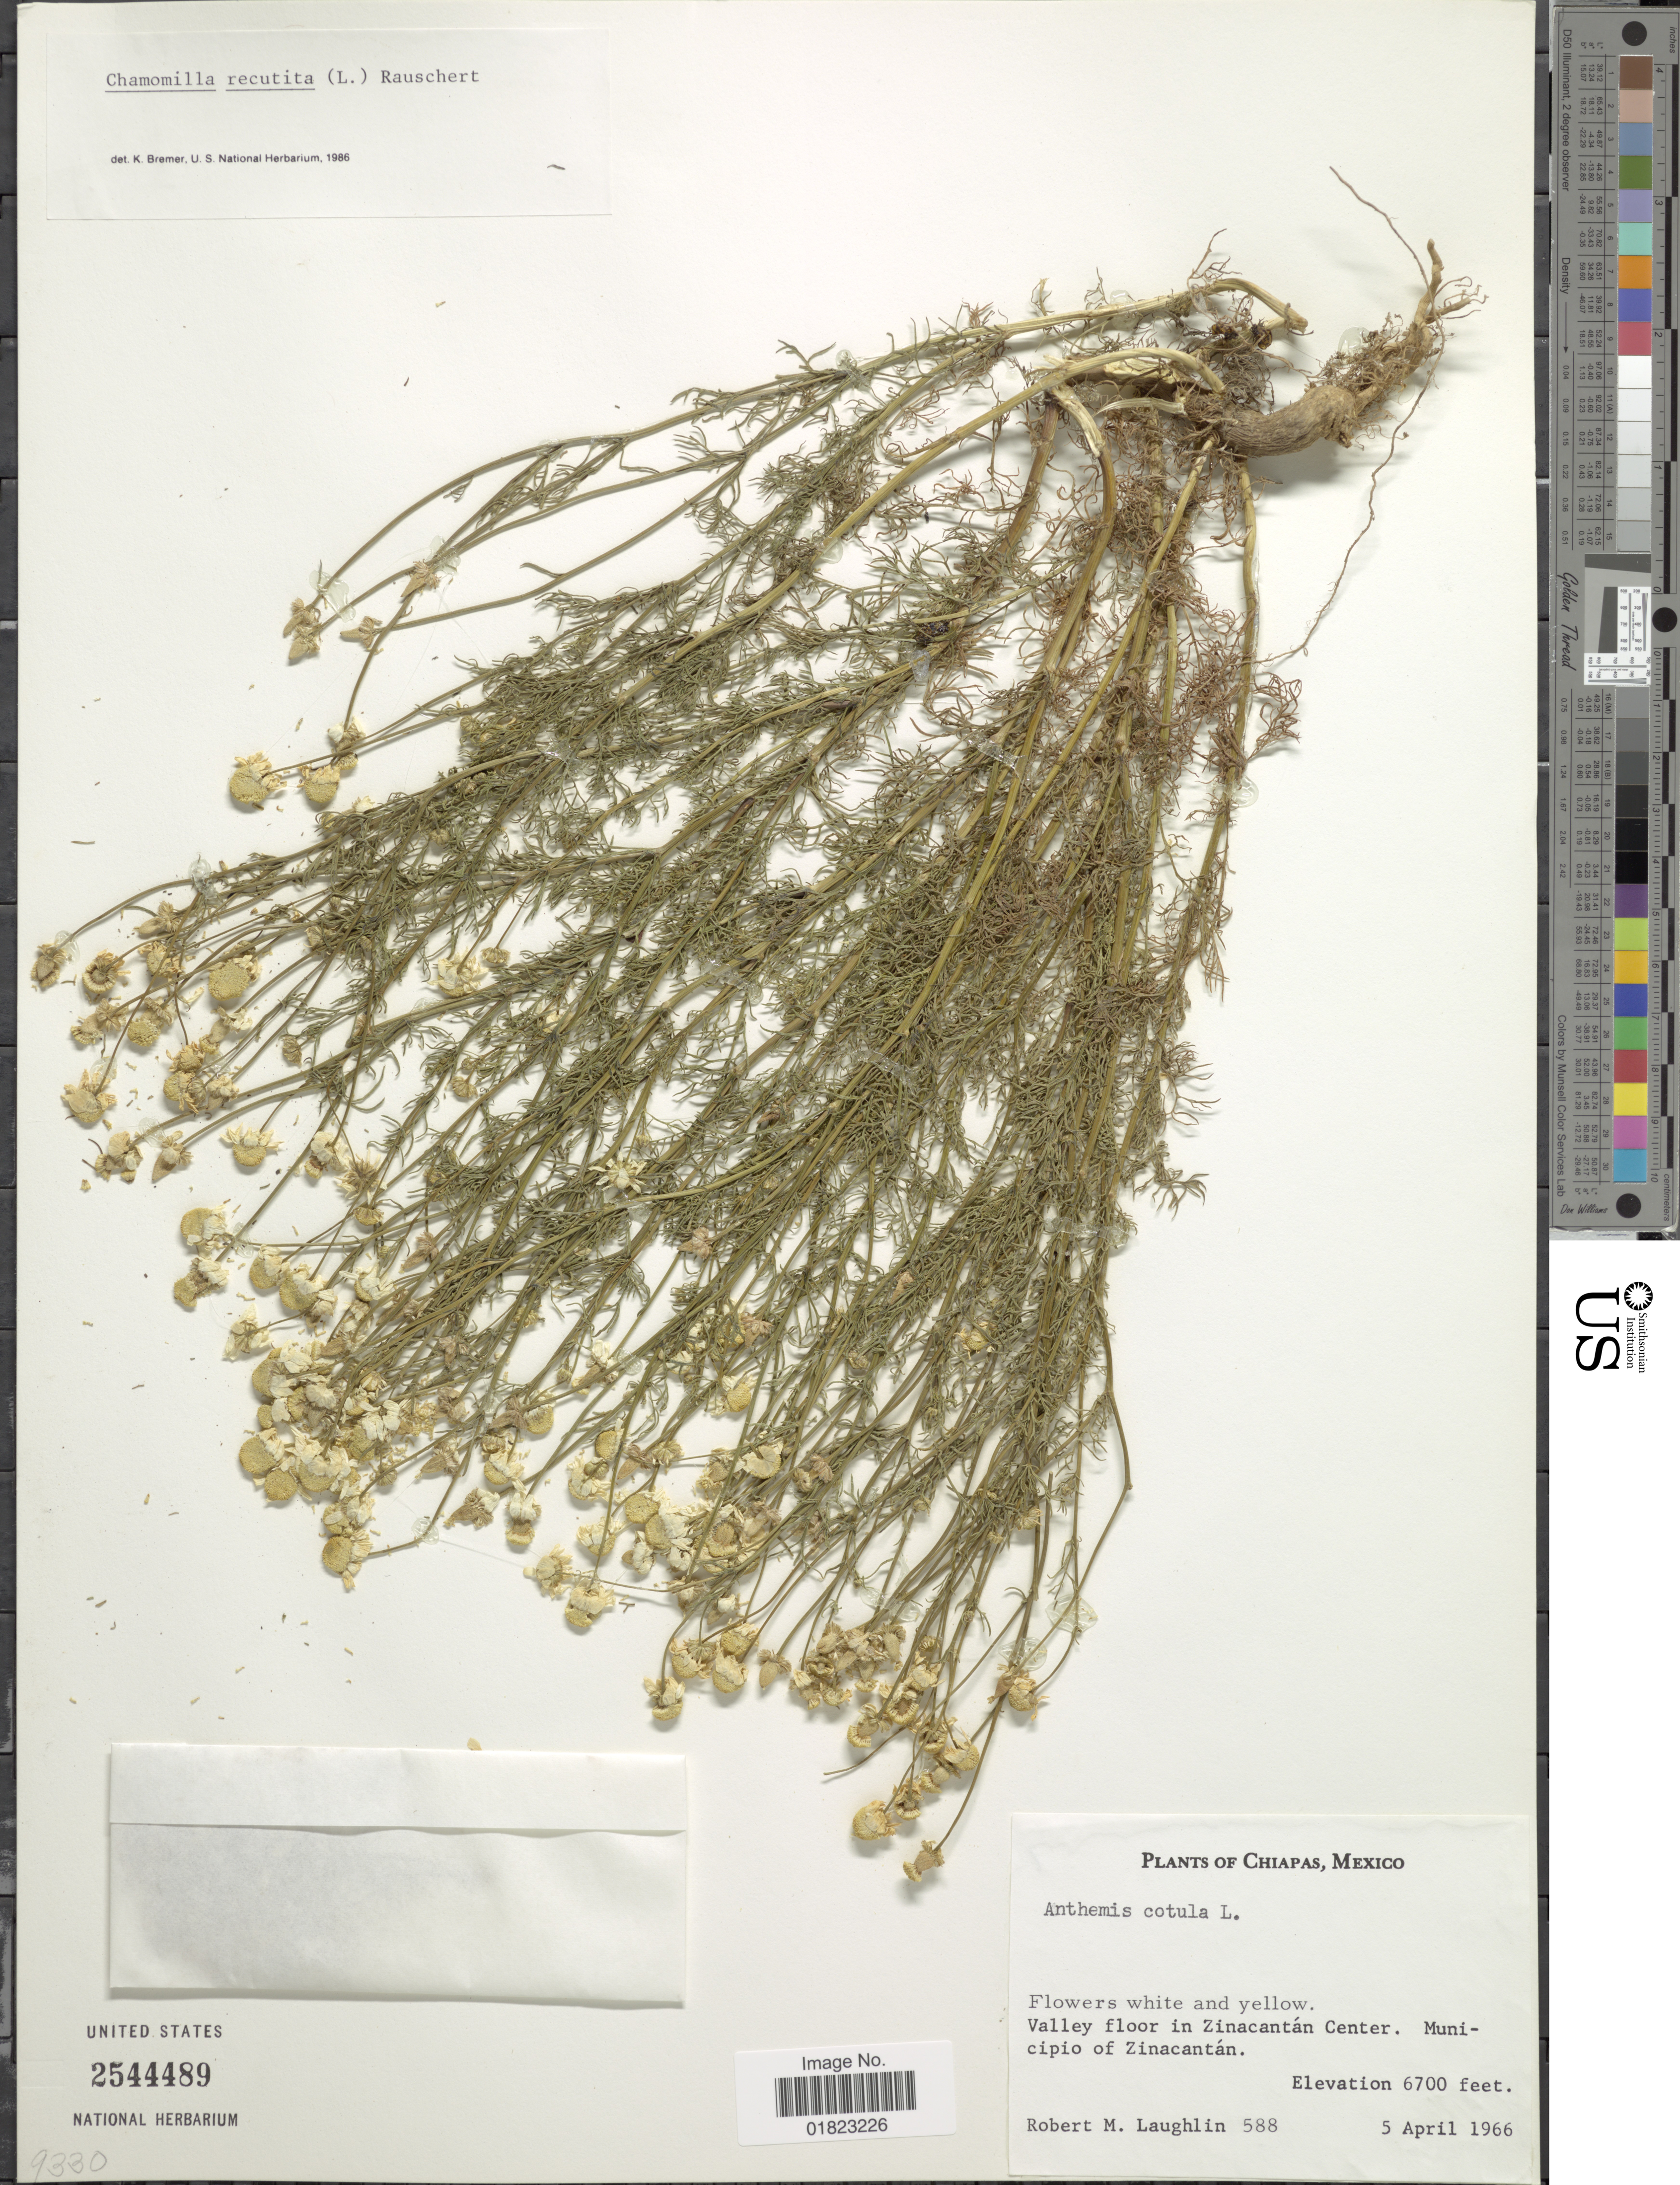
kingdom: Plantae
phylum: Tracheophyta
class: Magnoliopsida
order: Asterales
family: Asteraceae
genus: Matricaria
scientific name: Matricaria recutita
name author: L.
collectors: R. M. Laughlin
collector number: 588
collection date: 1966-04-05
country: Mexico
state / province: Chiapas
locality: Chiapas, Mexico. Valley floor in Zinacantan Center. Municipio of Zinacantan.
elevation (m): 2042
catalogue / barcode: US 2544489